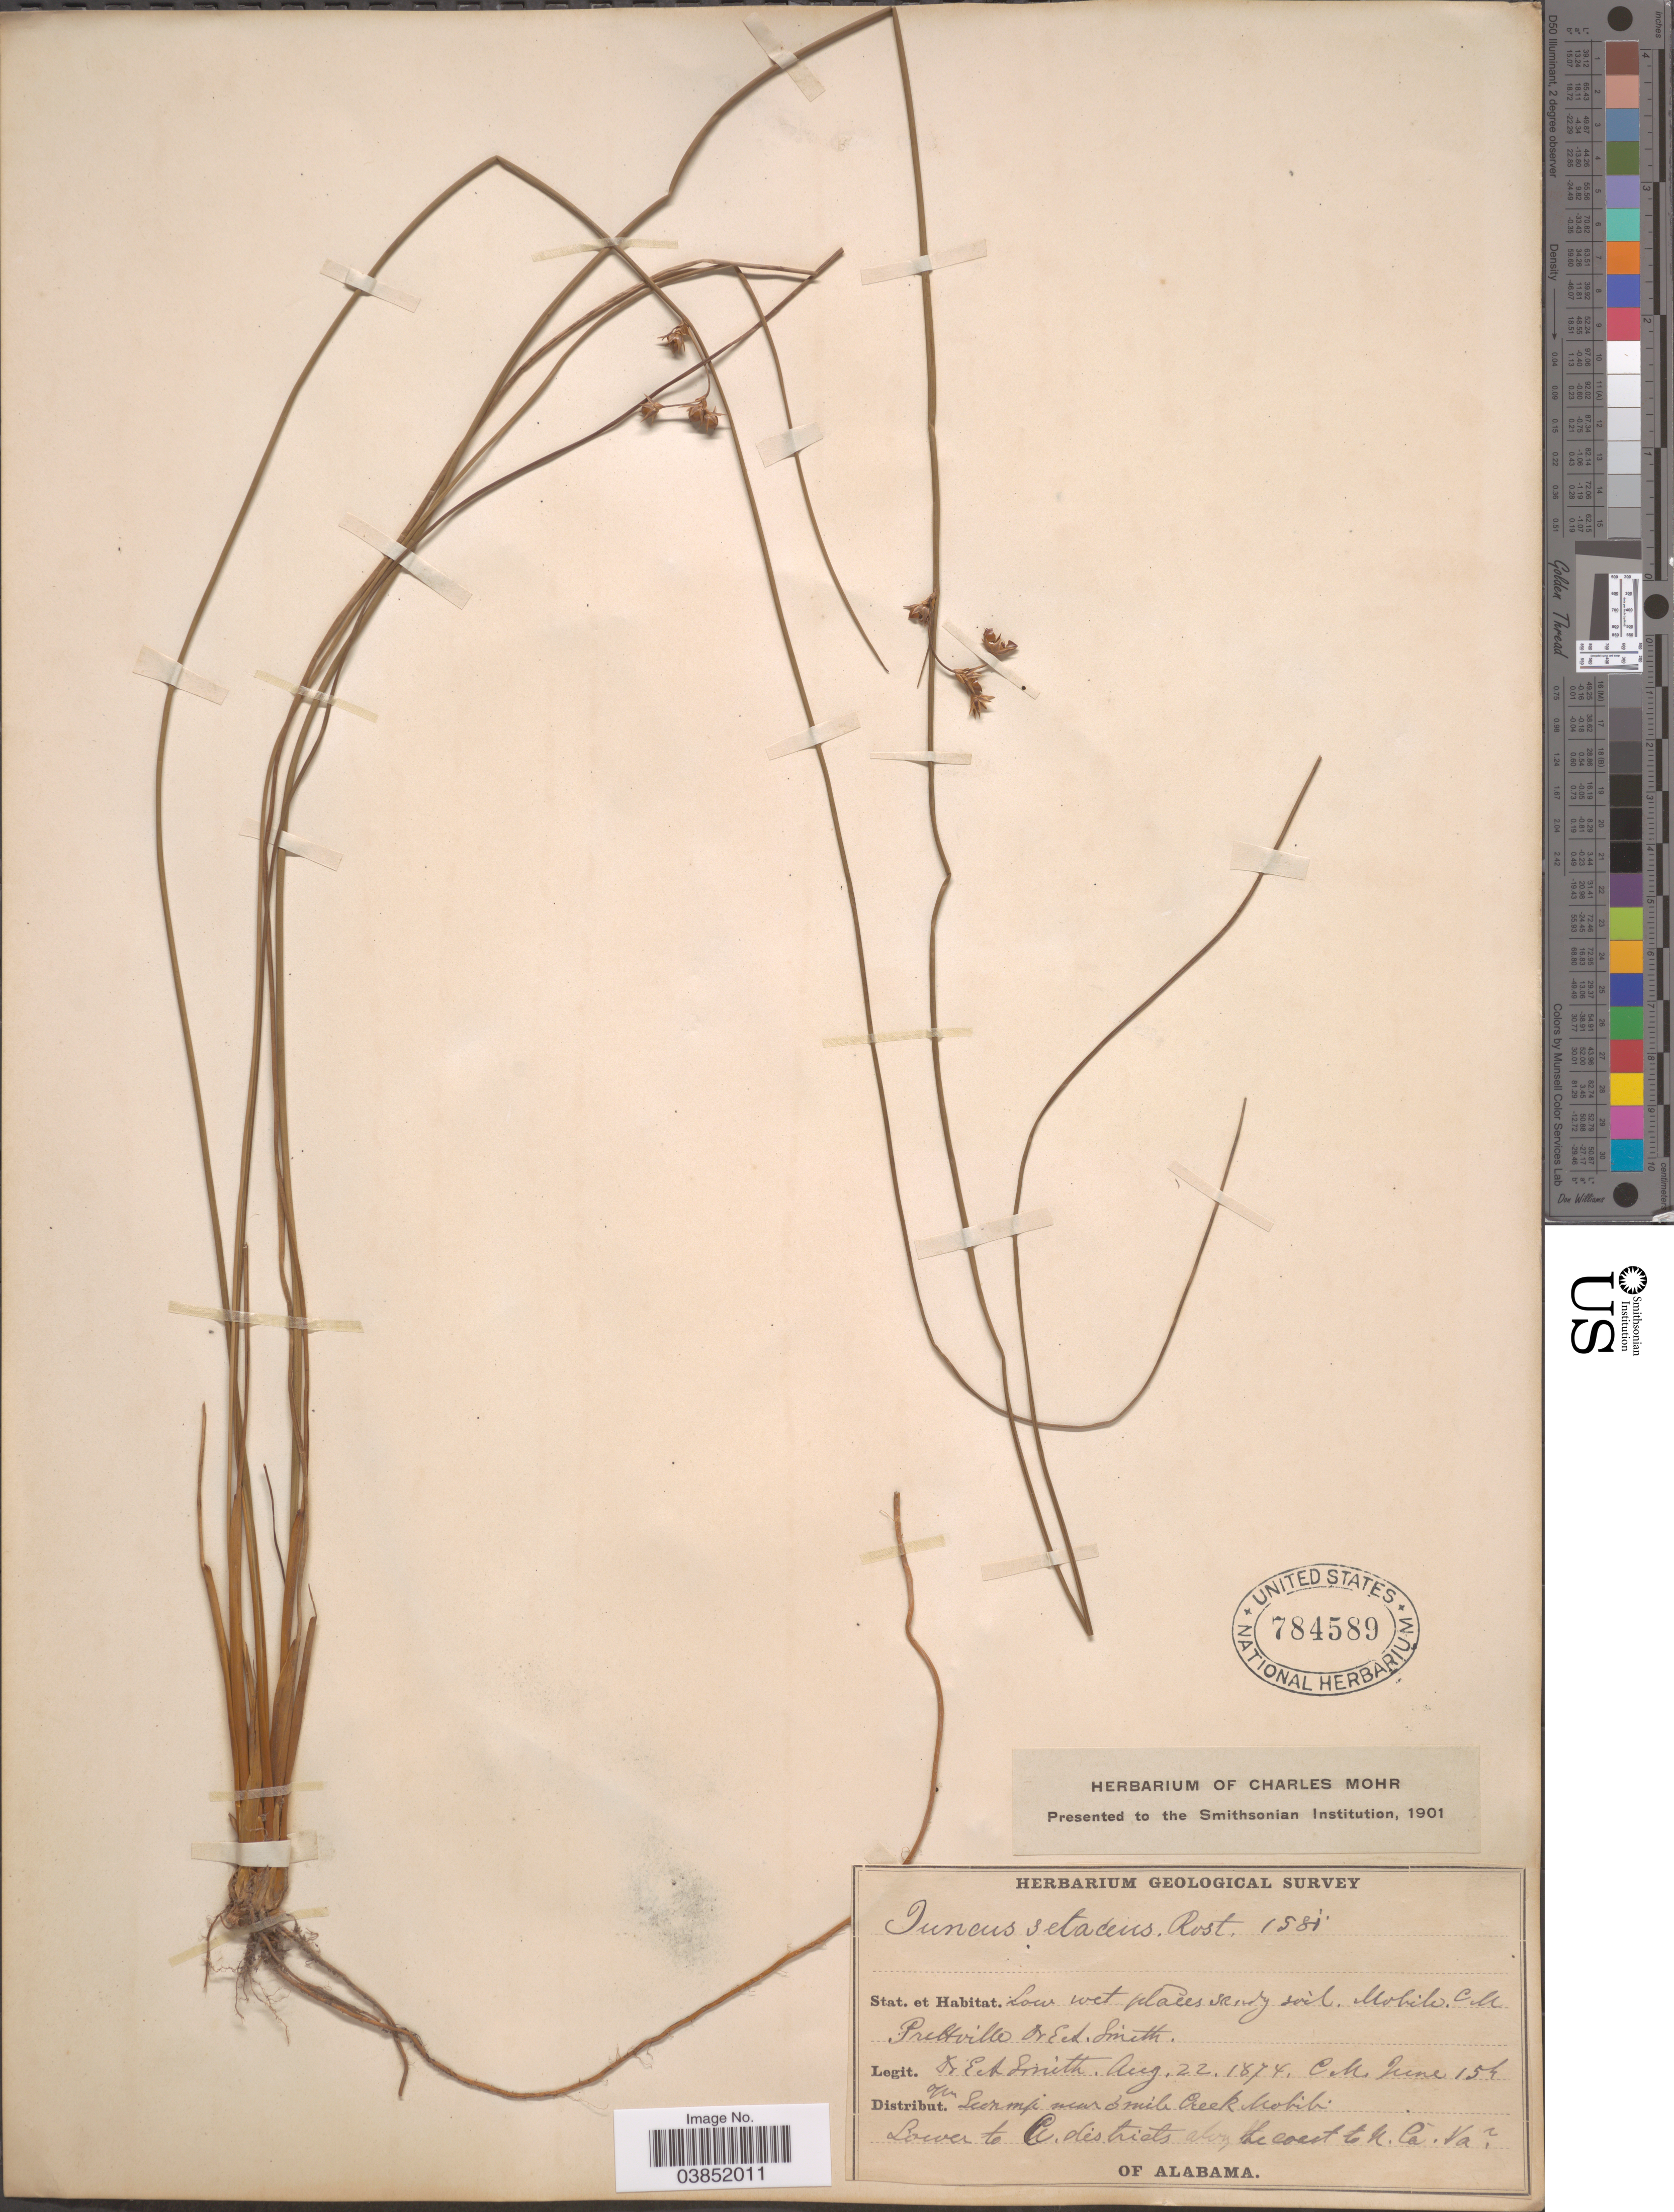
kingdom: Plantae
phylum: Tracheophyta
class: Liliopsida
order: Poales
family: Juncaceae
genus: Juncus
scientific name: Juncus coriaceus Mack.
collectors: E. A. Smith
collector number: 1581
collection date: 1874-08-22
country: United States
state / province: Alabama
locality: Mobile. Near 3 mile Creek Mobile. Lower to C. districts along the coast to N. Ca. Va.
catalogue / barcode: US 784589